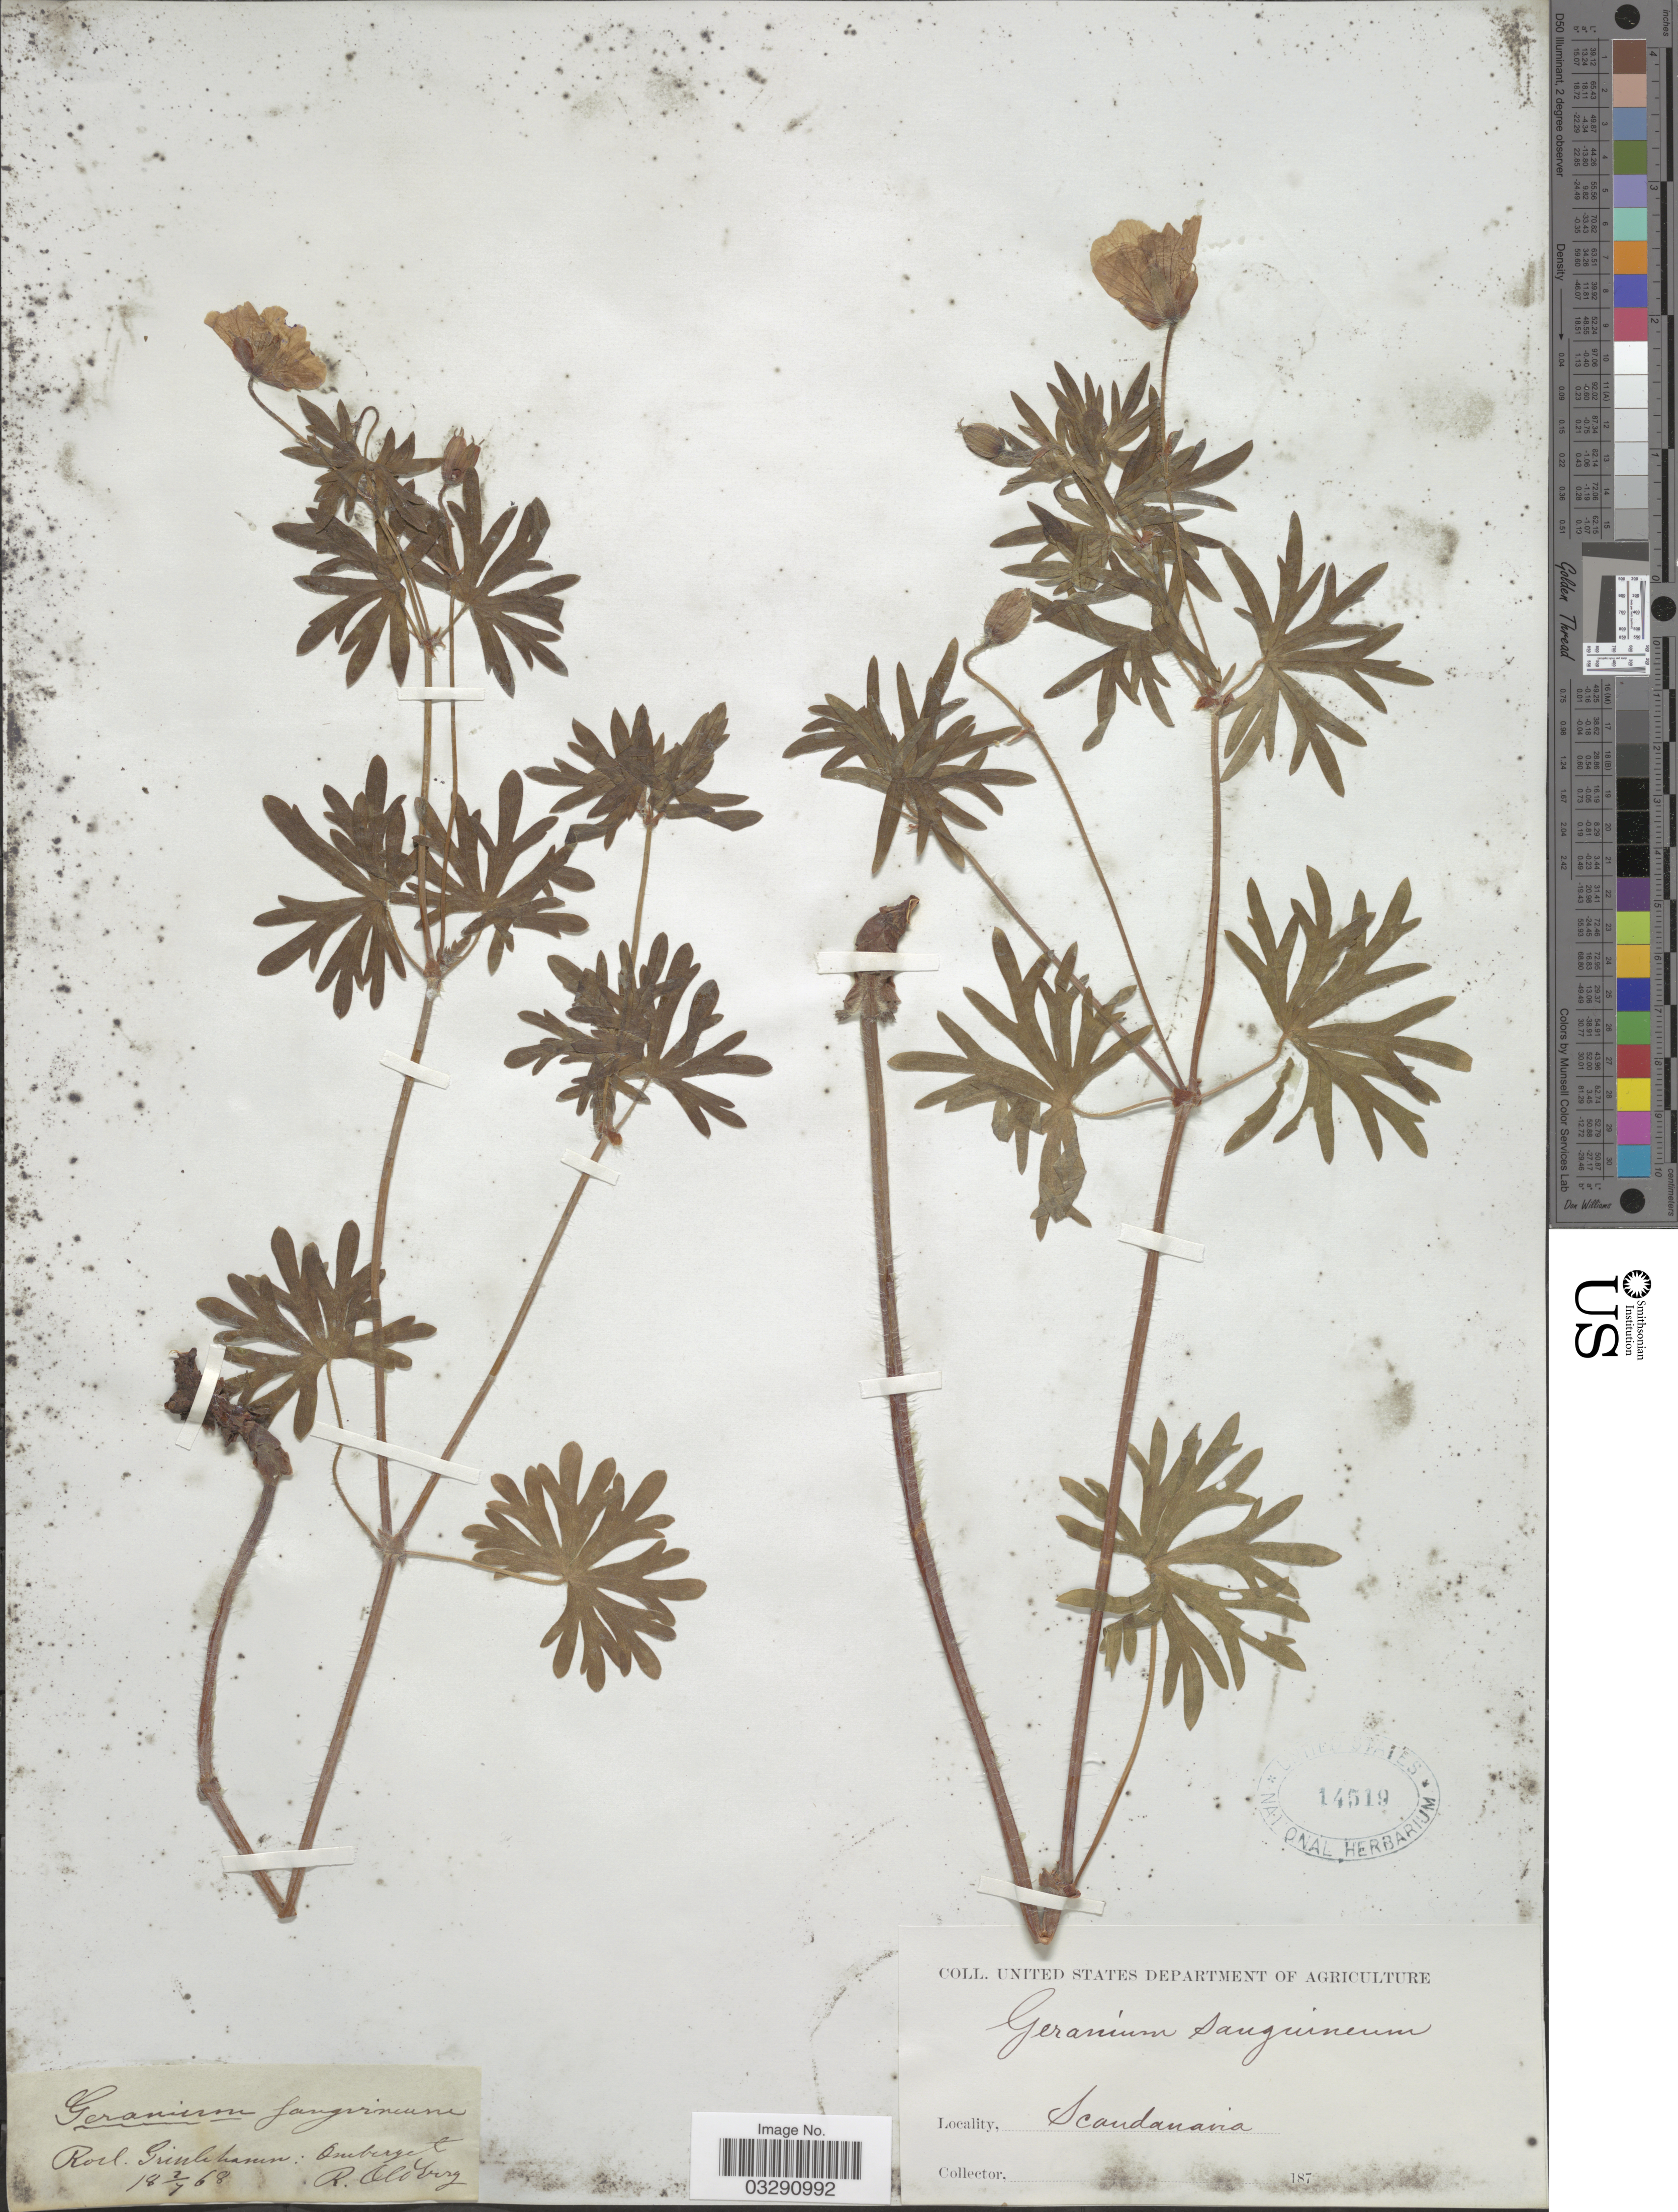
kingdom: Plantae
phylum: Tracheophyta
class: Magnoliopsida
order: Geraniales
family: Geraniaceae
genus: Geranium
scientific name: Geranium sanguineum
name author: L.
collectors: R. Oldberg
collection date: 1868-07-02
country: Sweden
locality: Scandanavia, Rod. Grisslehamn: Omberget.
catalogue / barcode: US 14519